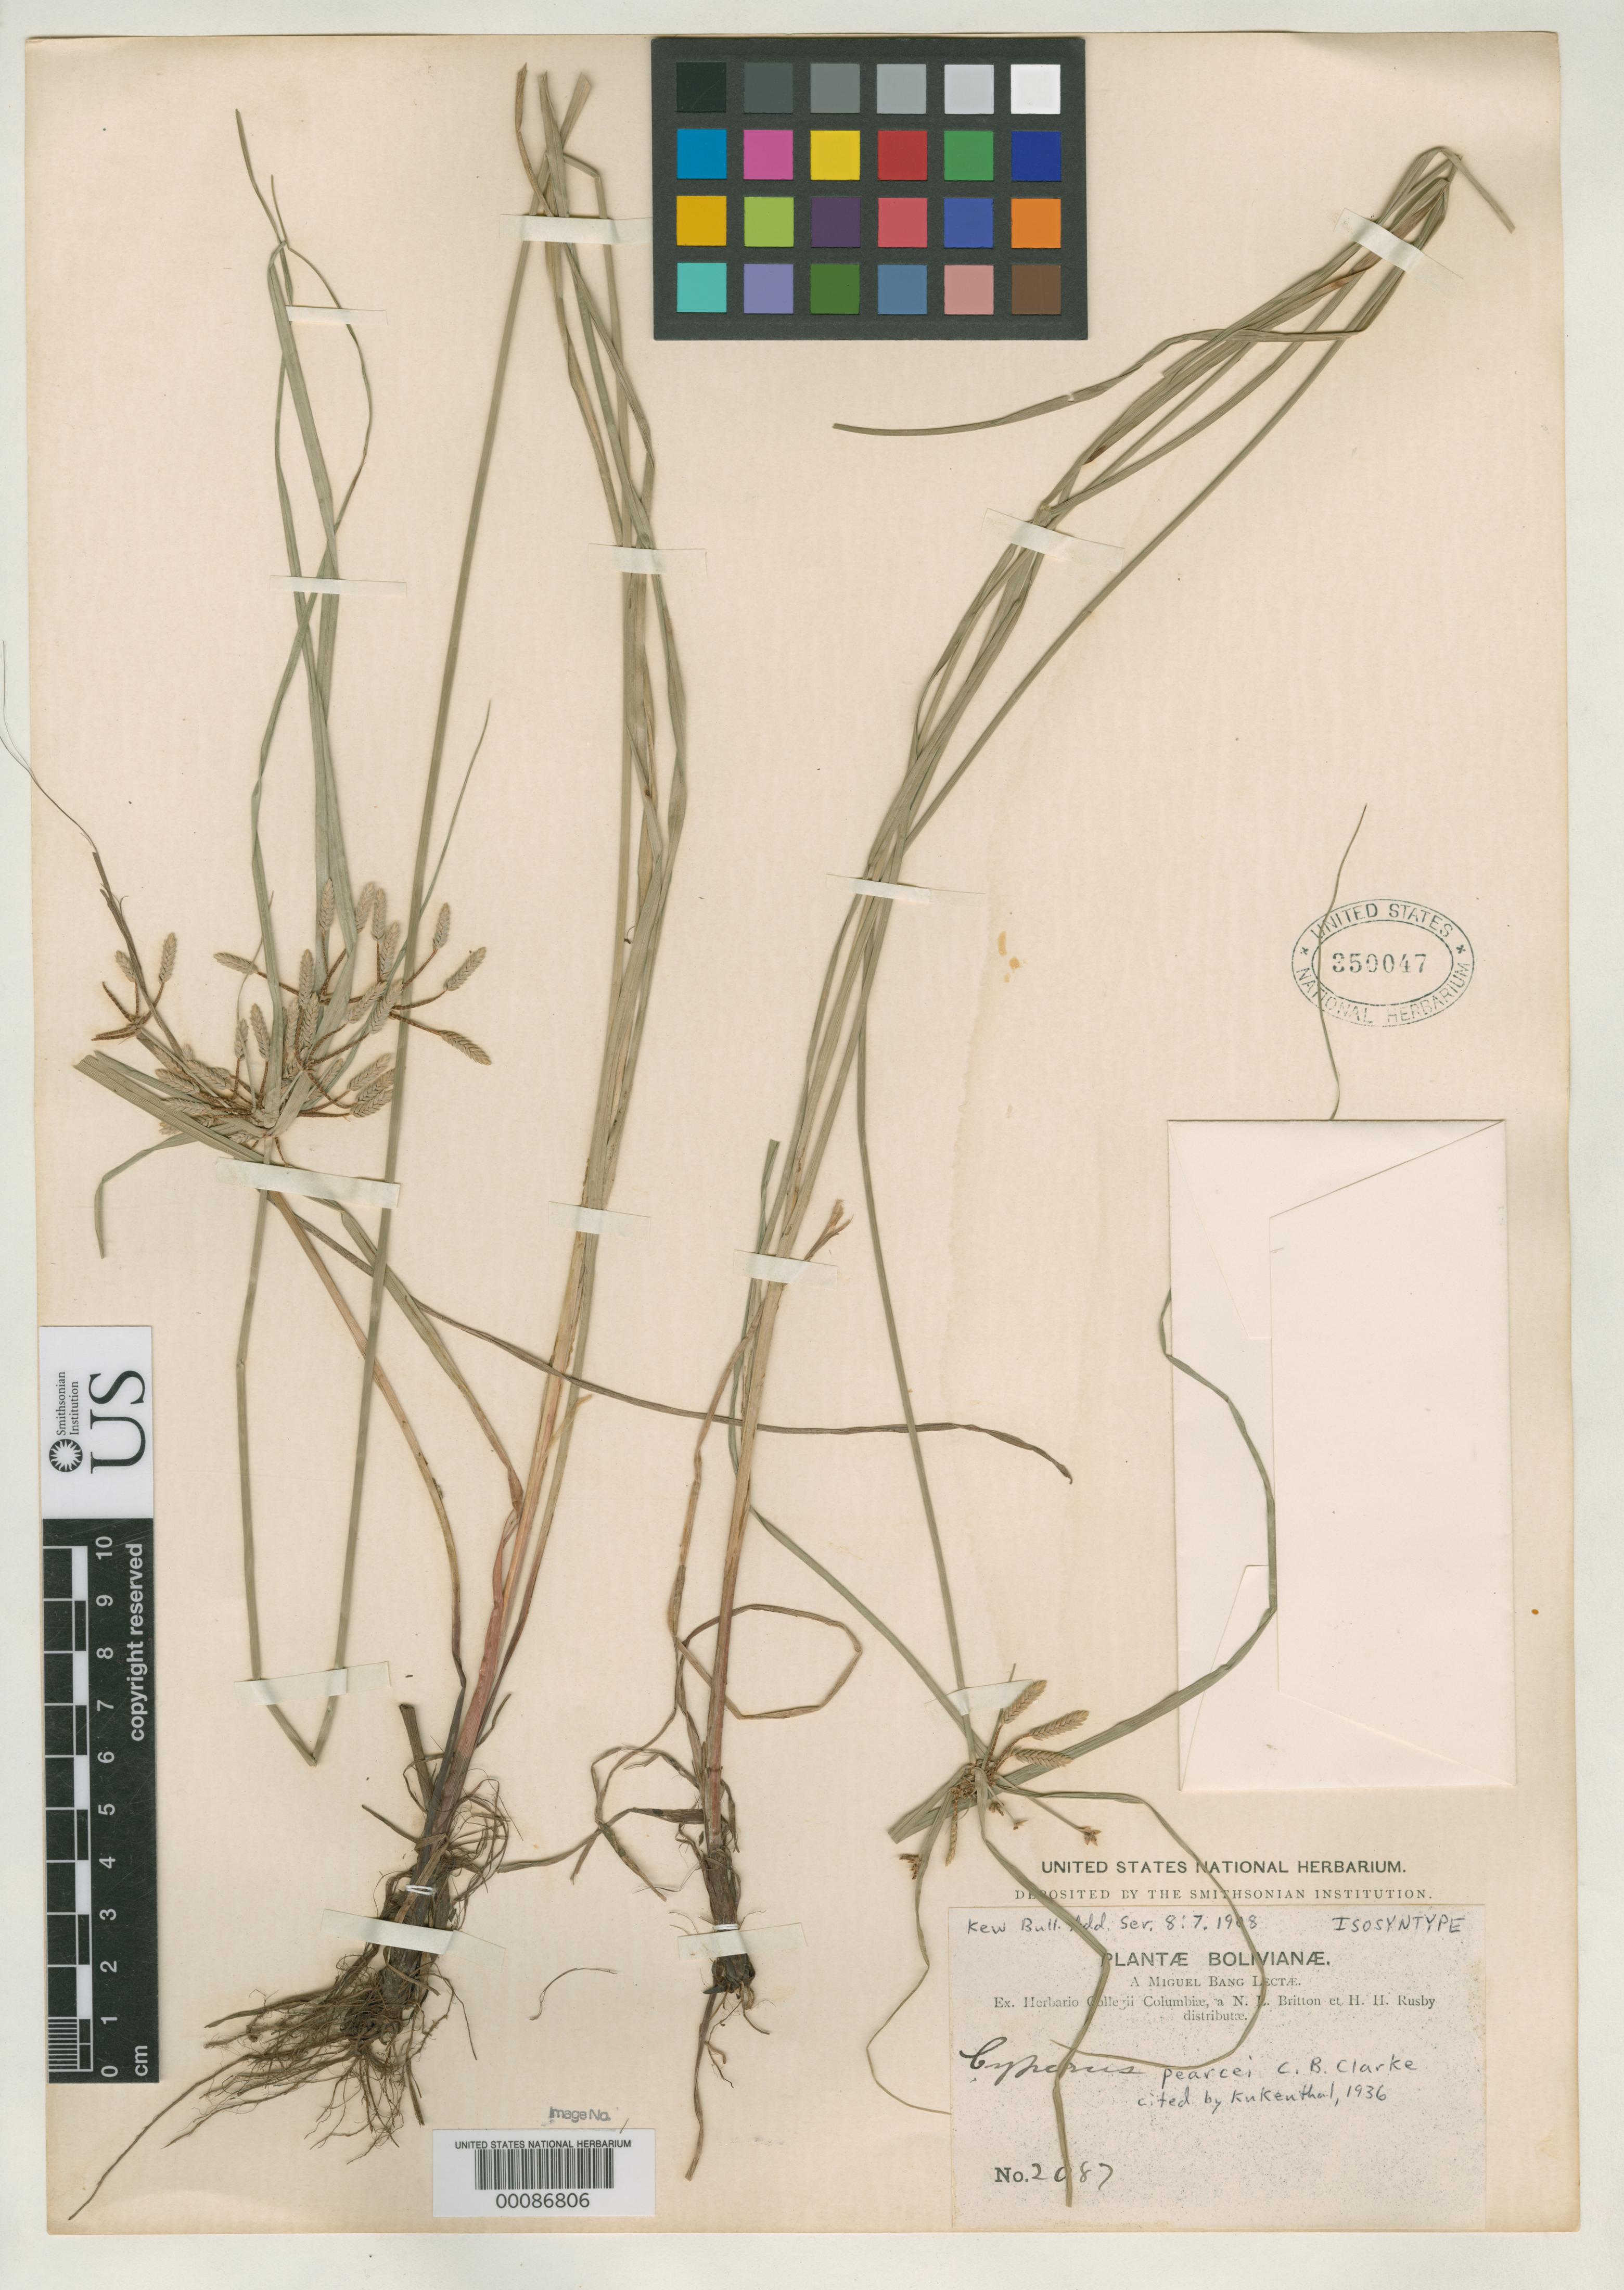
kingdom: Plantae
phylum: Tracheophyta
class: Liliopsida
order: Poales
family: Cyperaceae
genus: Cyperus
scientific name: Cyperus pearcei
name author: C.B. Clarke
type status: Isosyntype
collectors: M. Bang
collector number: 2087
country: Bolivia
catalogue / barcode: US 350047